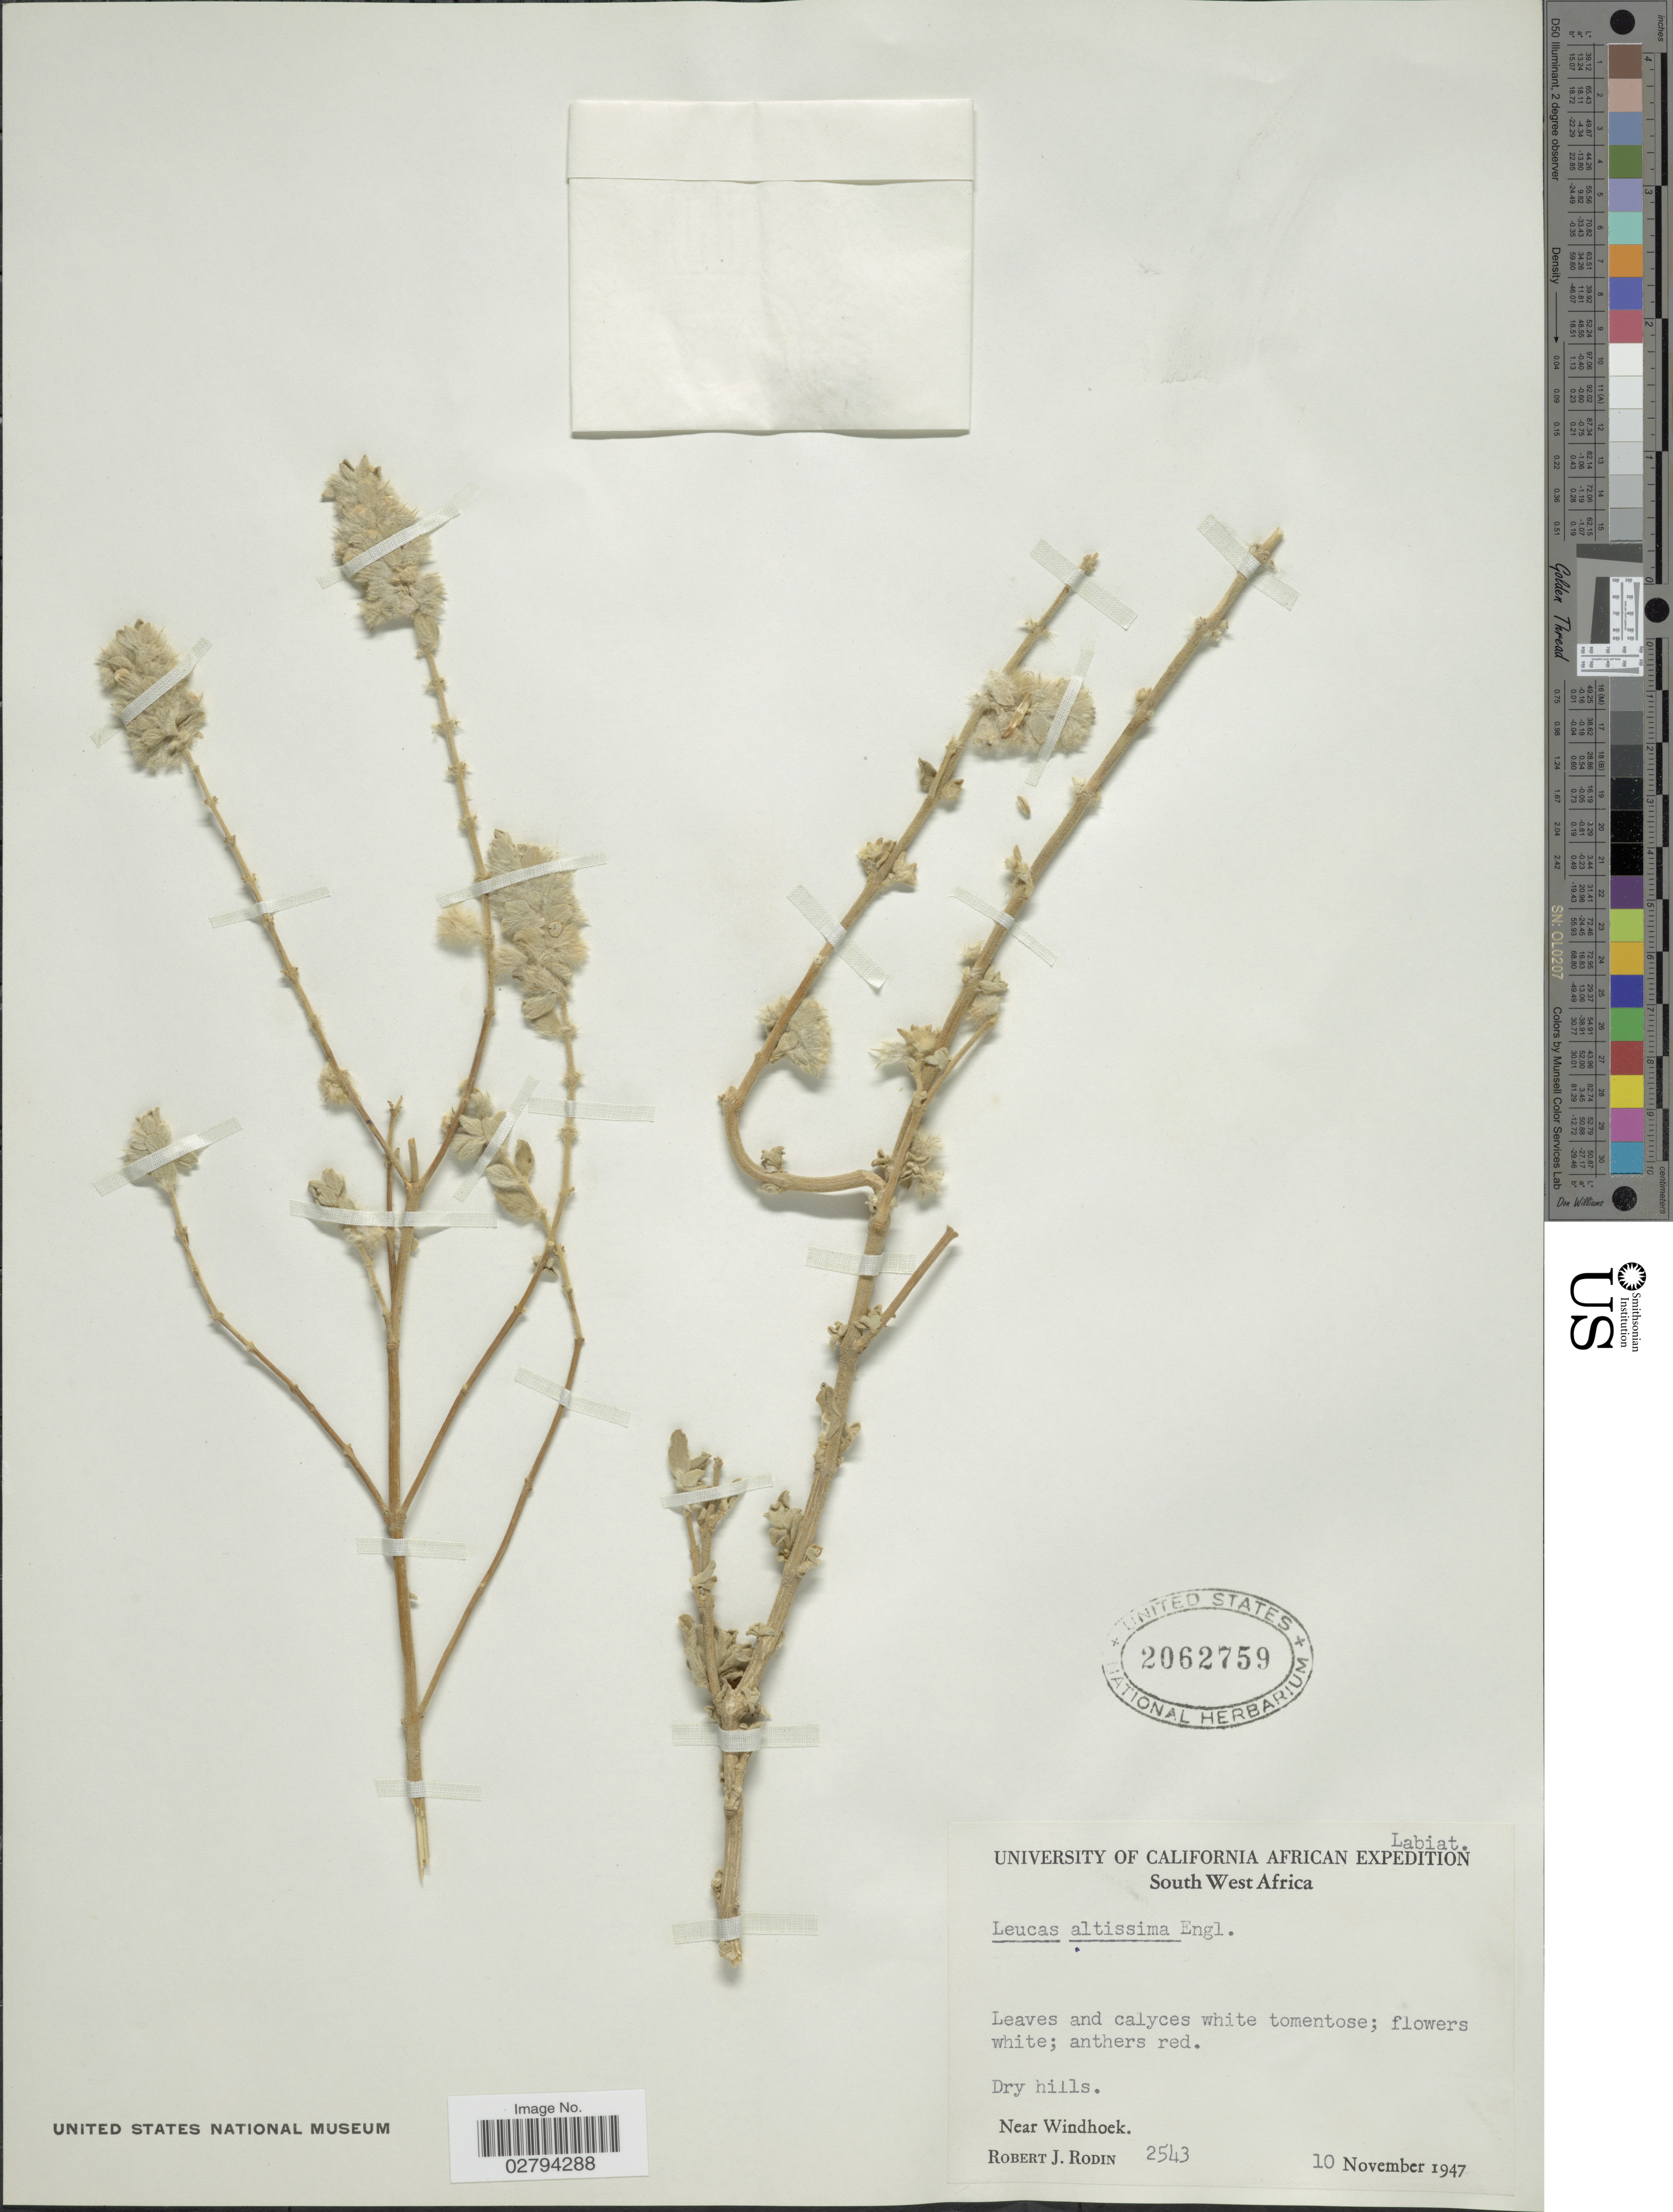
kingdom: Plantae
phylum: Tracheophyta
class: Magnoliopsida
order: Lamiales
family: Lamiaceae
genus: Leucas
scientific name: Leucas altissima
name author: Engl.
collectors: R. J. Rodin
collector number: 2543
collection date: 1947-11-10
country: Namibia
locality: South West Africa. Near Windhoek.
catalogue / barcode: US 2062759